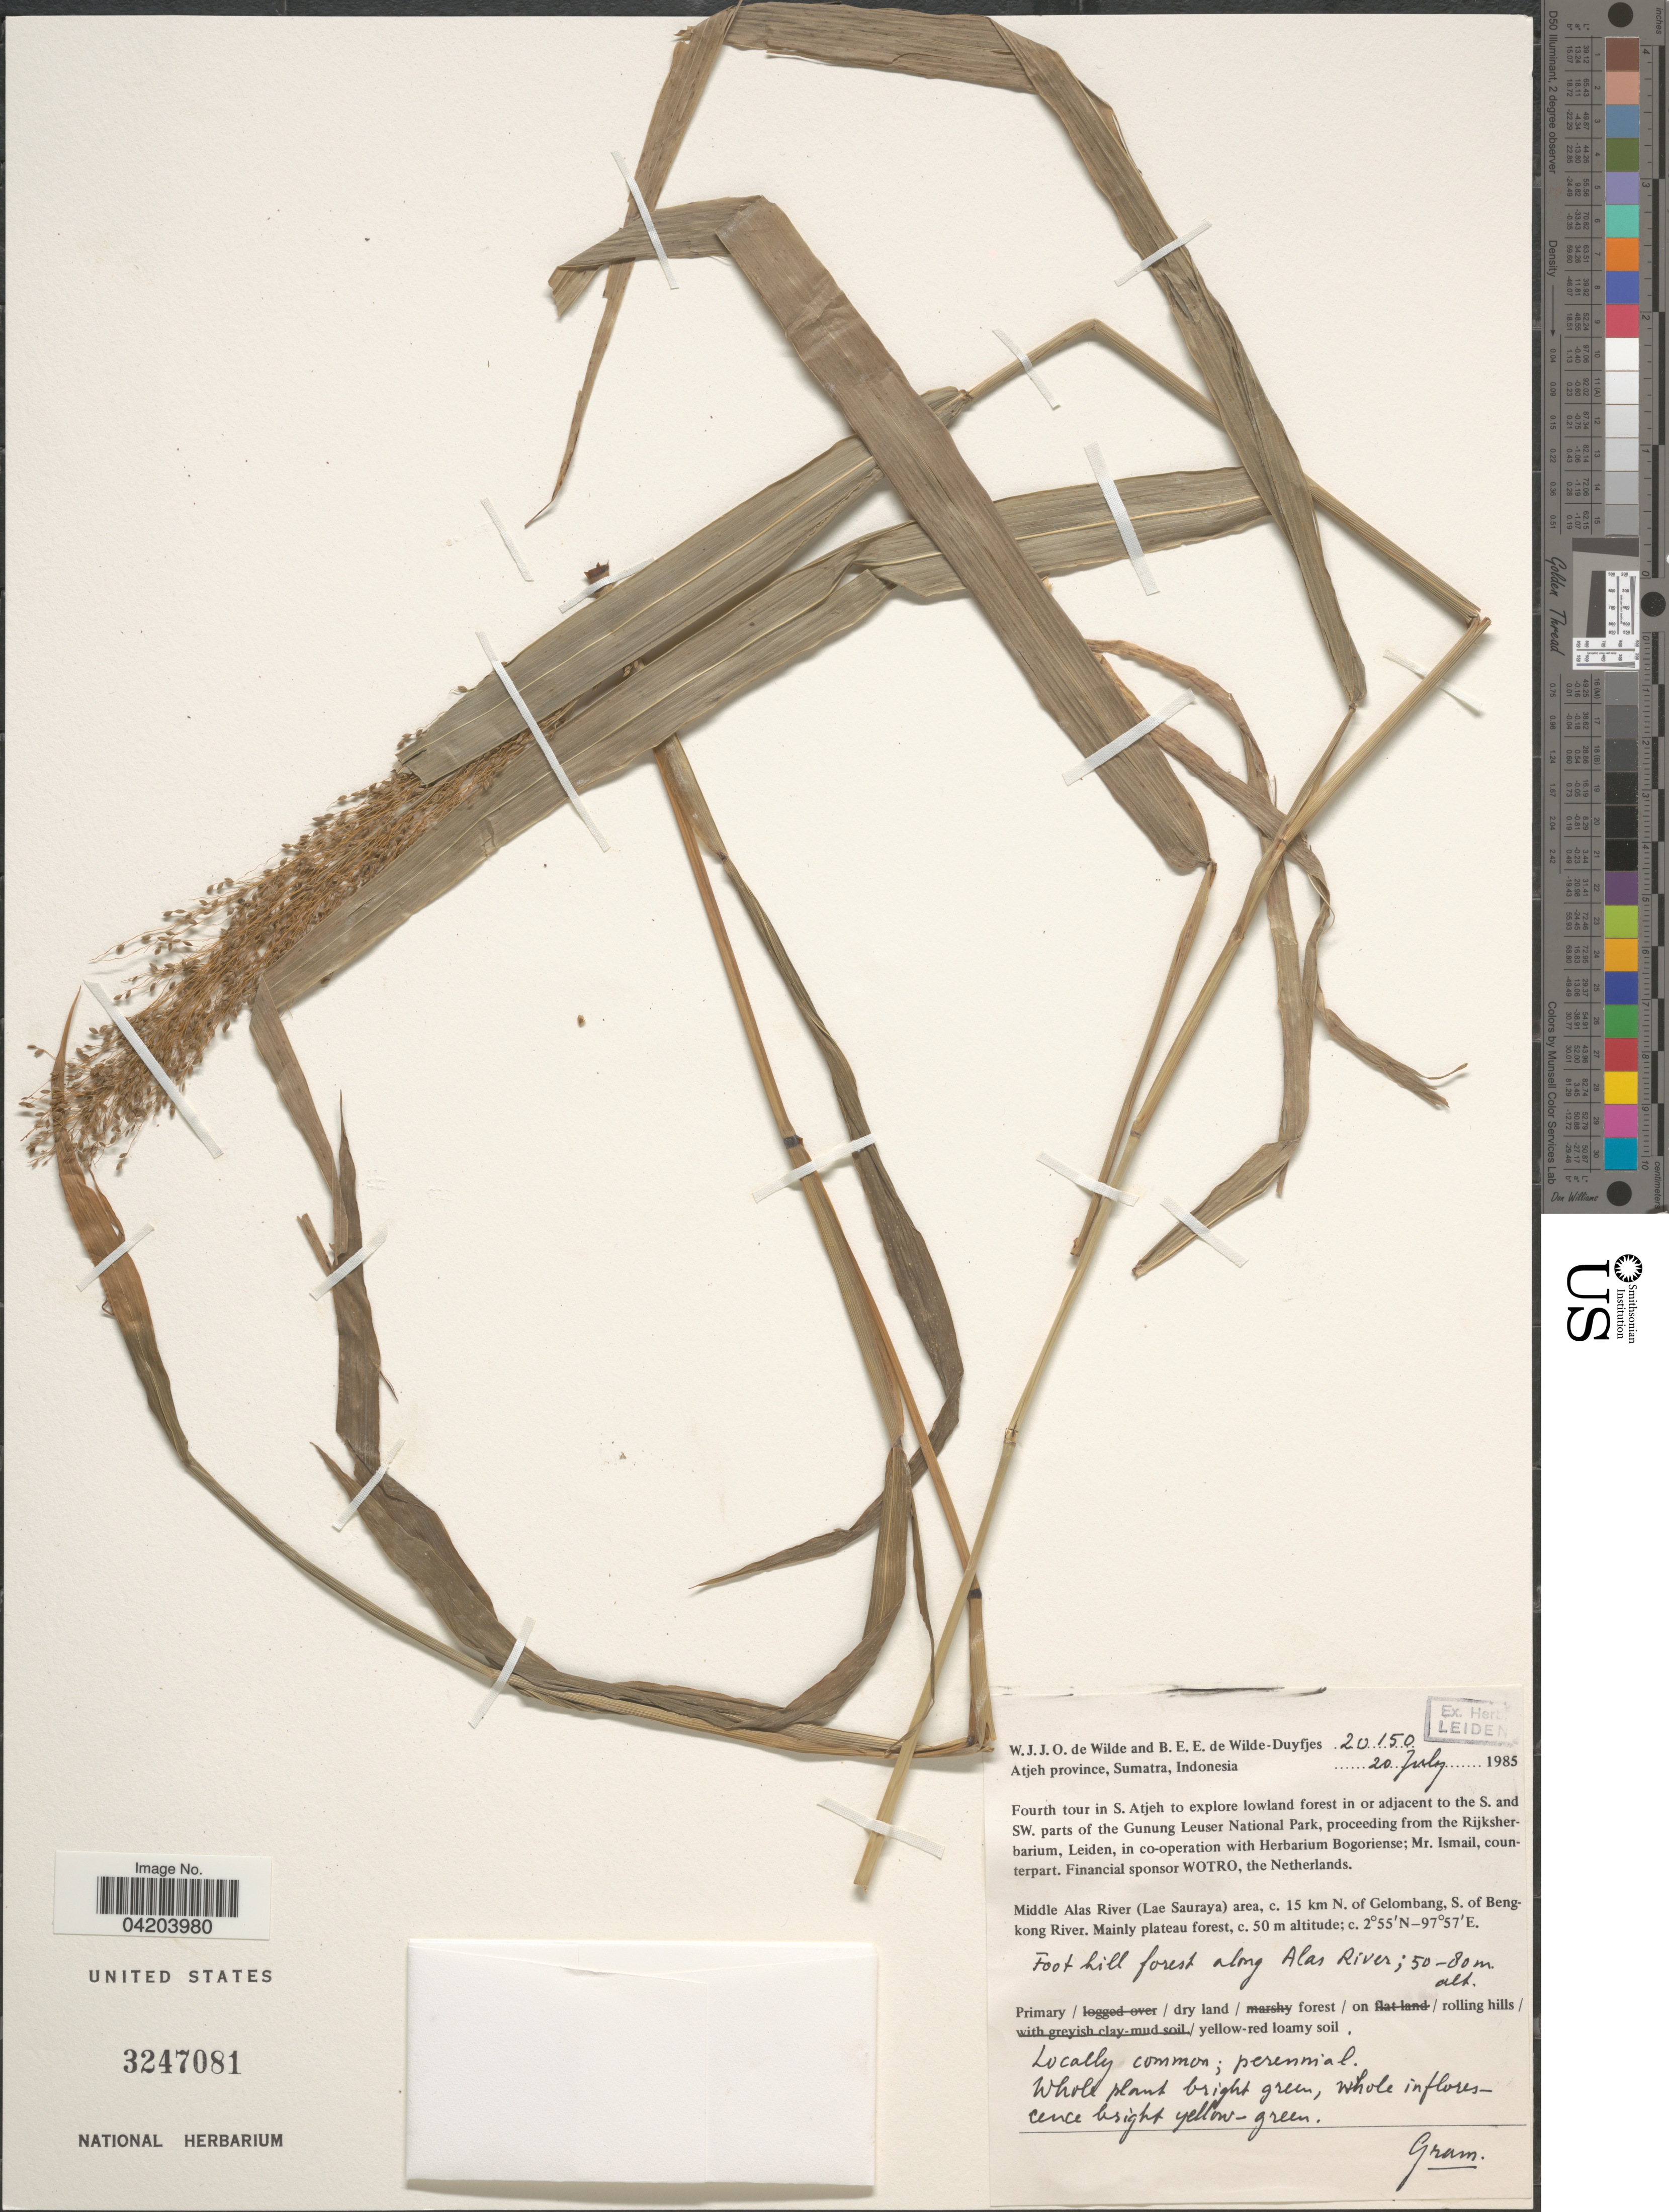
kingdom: Plantae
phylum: Tracheophyta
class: Liliopsida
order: Poales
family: Poaceae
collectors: W. J. de Wilde & B. E. de Wilde-Duyfjes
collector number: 20150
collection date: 1985-07-20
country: Indonesia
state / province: Sumatra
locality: Atjeh province. Fourth tour in S. Atjeh to explore lowland forest in or adjacent to the S. and SW. parts of the Gunung Leuser National Park. Middle Alas River (Lae Sauraya) area, c. 15 km N. of Gelombang, S. of Bengkong River. Foot hill forest along Alas River.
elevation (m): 50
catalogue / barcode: US 3247081